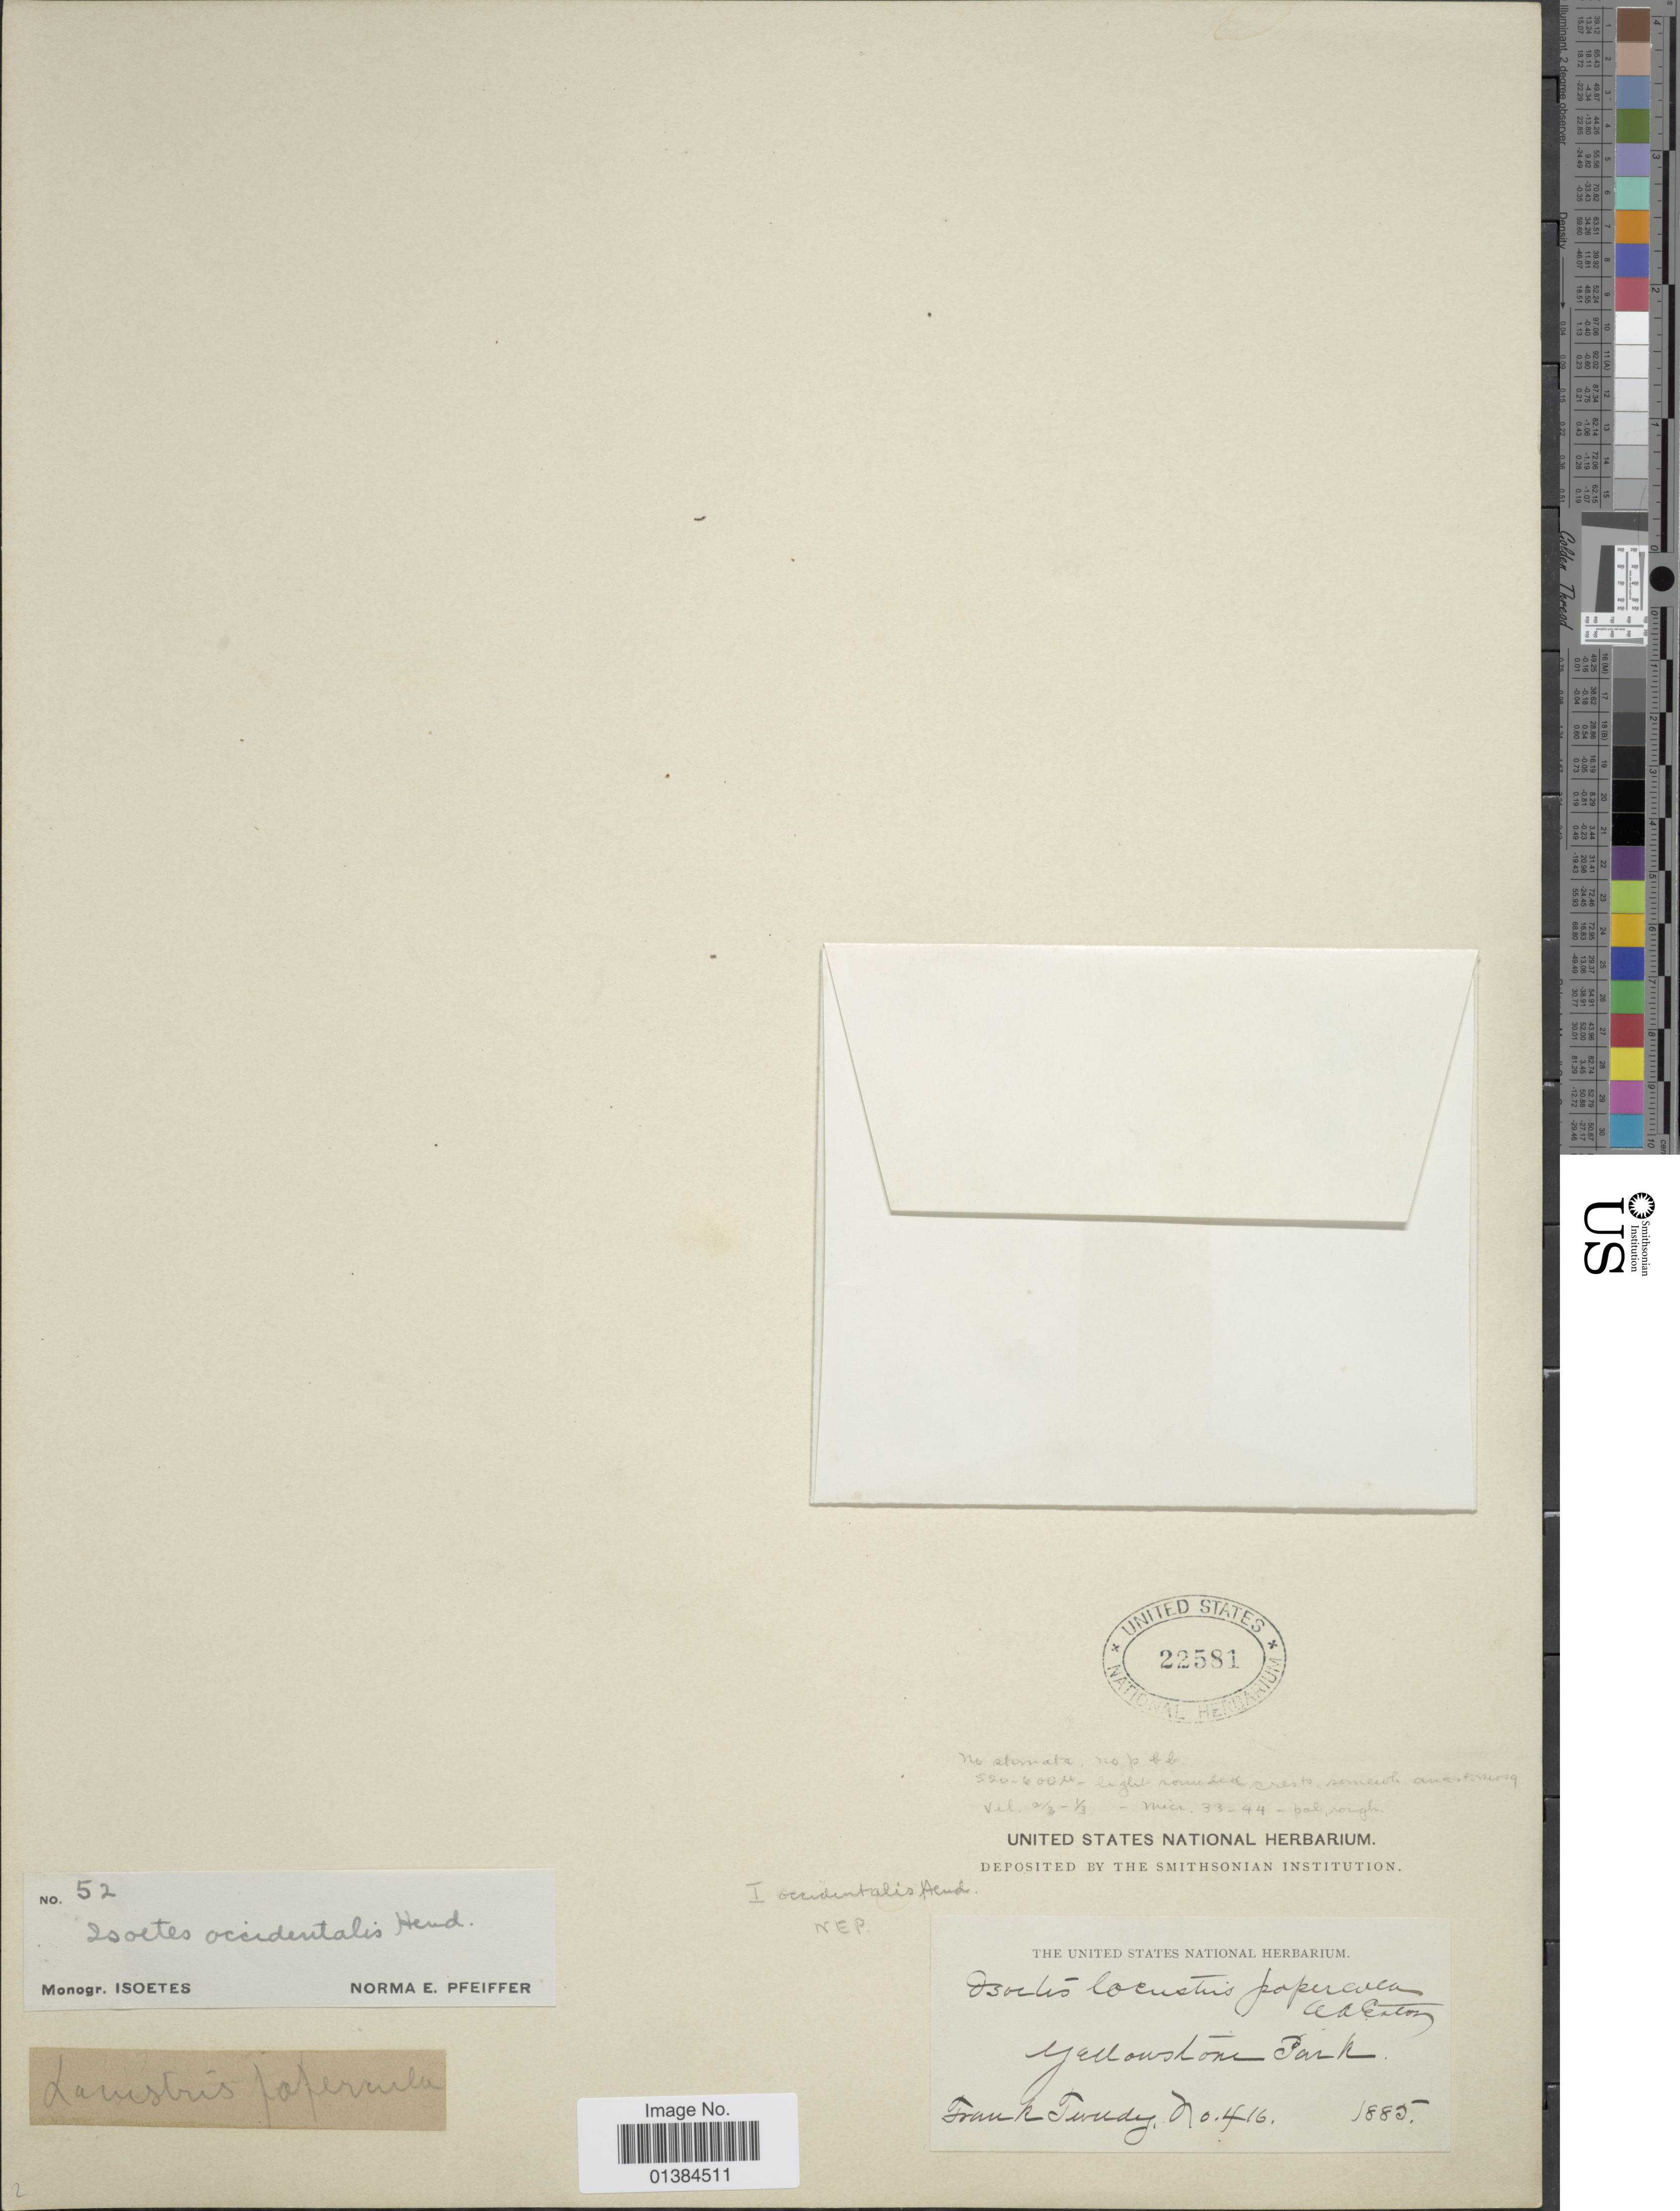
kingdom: Plantae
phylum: Tracheophyta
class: Lycopodiopsida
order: Isoetales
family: Isoetaceae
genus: Isoetes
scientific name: Isoetes lacustris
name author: L.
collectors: F. Tweedy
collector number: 416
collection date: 1885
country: United States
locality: Yellowstone Park.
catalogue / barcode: US 22581